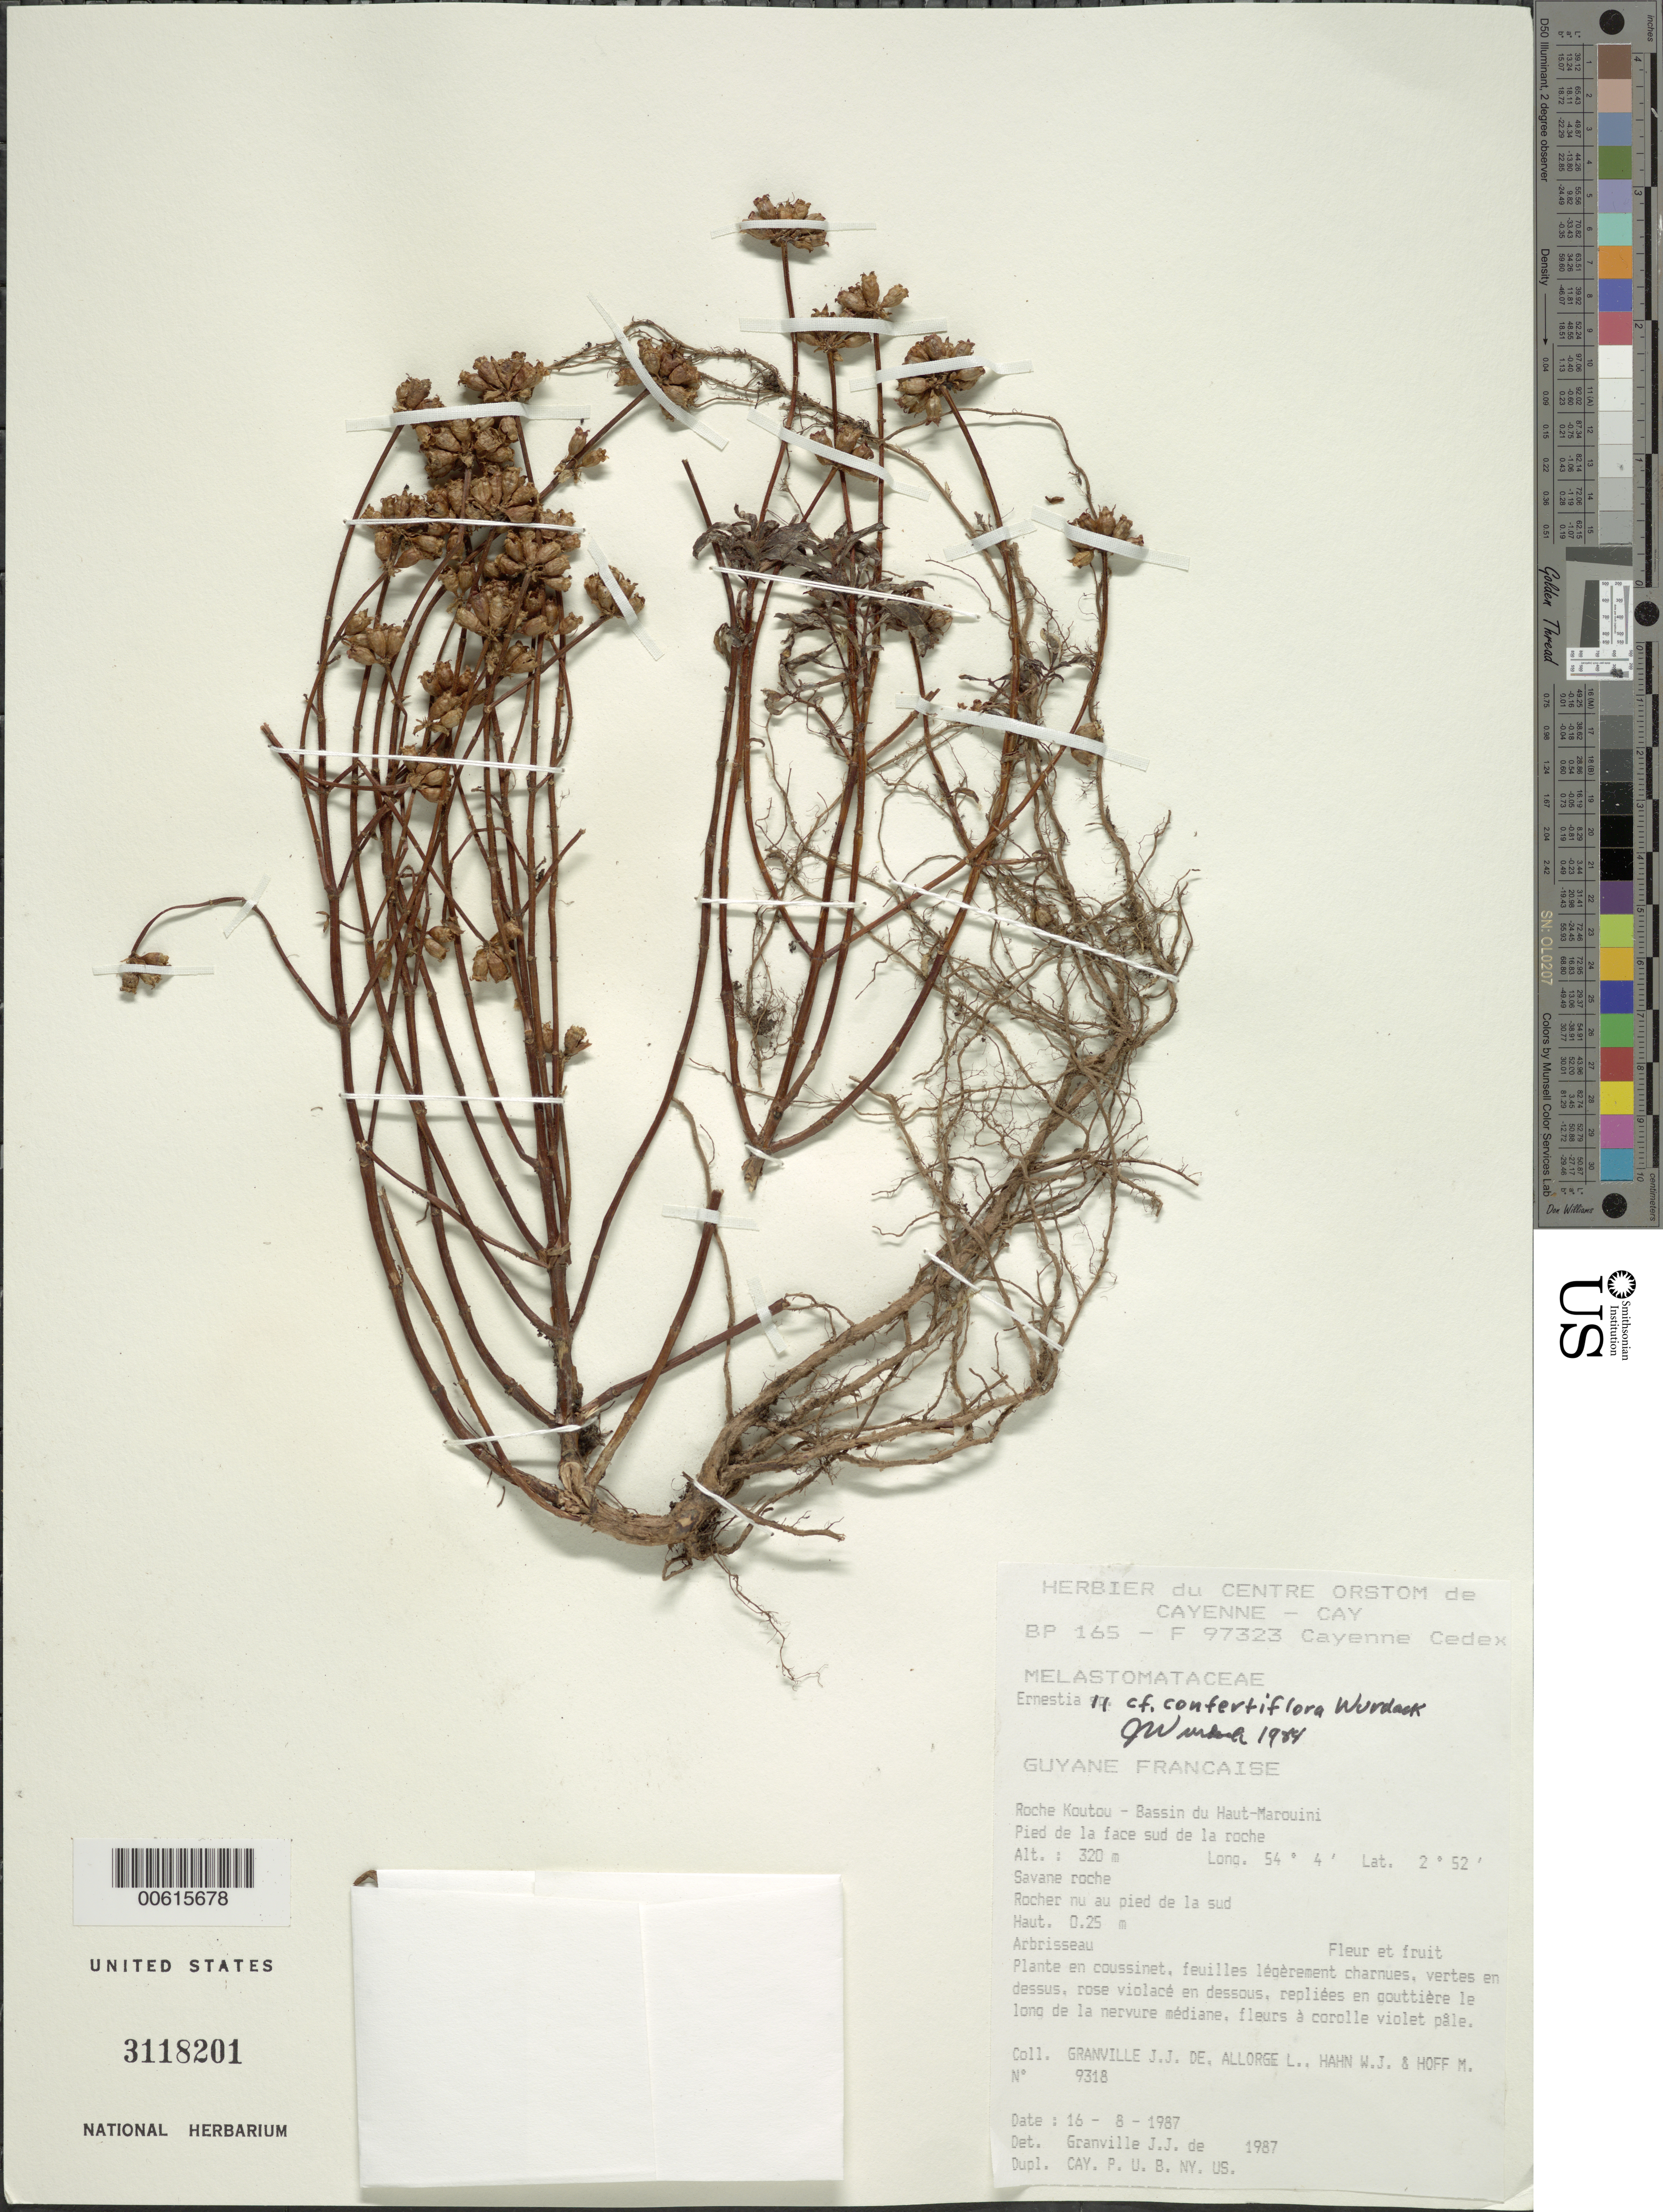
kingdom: Plantae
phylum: Tracheophyta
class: Magnoliopsida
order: Myrtales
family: Melastomataceae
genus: Ernestia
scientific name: Ernestia confertiflora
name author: Wurdack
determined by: Wurdack, John J., (US), US (UNITED STATES)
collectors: J.-J. de Granville, L. Allorge, W. J. Hahn & M. Hoff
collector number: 9318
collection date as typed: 16-Aug-87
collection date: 1987-08-16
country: French Guiana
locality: Roche Koutou, Bassin du Haut-Marouini, pied de la face sud de la roche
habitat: Savane roche. Rocher nu au pied de la sud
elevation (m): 320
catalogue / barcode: US 3118201